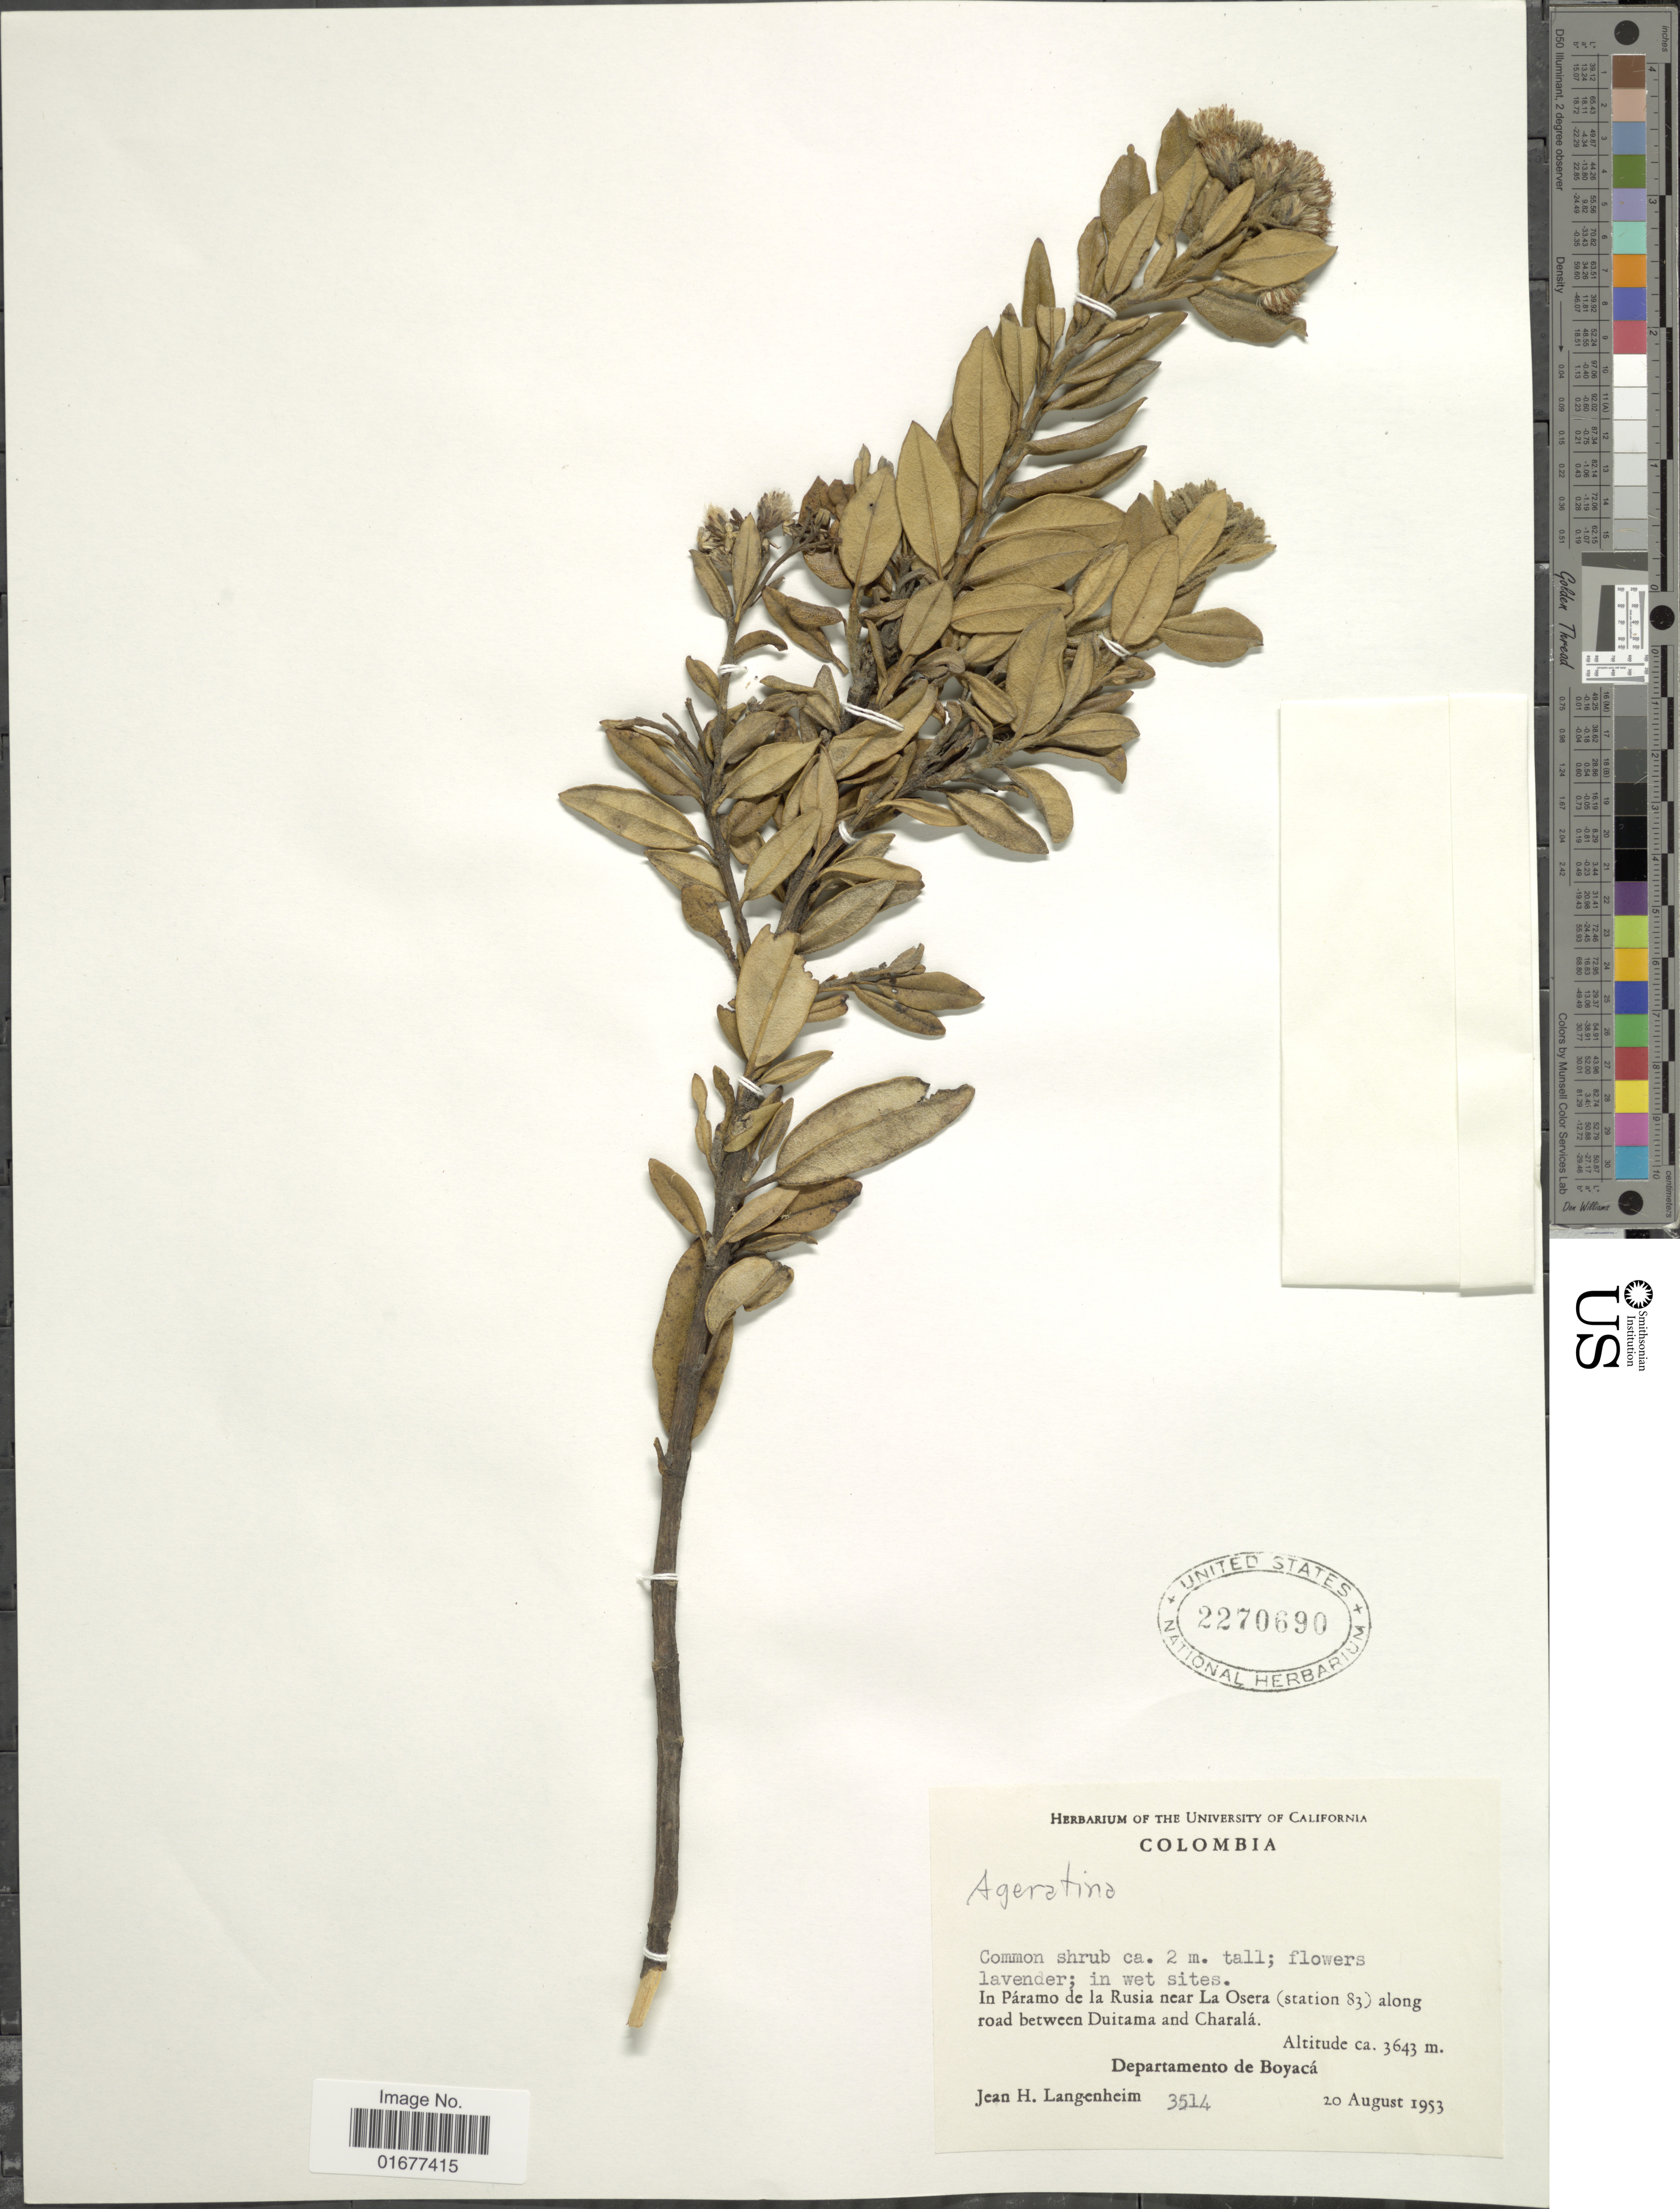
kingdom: Plantae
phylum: Tracheophyta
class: Magnoliopsida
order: Asterales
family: Asteraceae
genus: Ageratina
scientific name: Ageratina gynoxoides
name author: (Wedd.) R.M. King & H. Rob.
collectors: J. H. Langenheim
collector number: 3514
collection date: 1953-08-20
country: Colombia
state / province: Boyacá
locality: In Parama de la Rusia near La Osera (station 836) along road between Duitama and Charala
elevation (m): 3643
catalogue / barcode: US 2270690